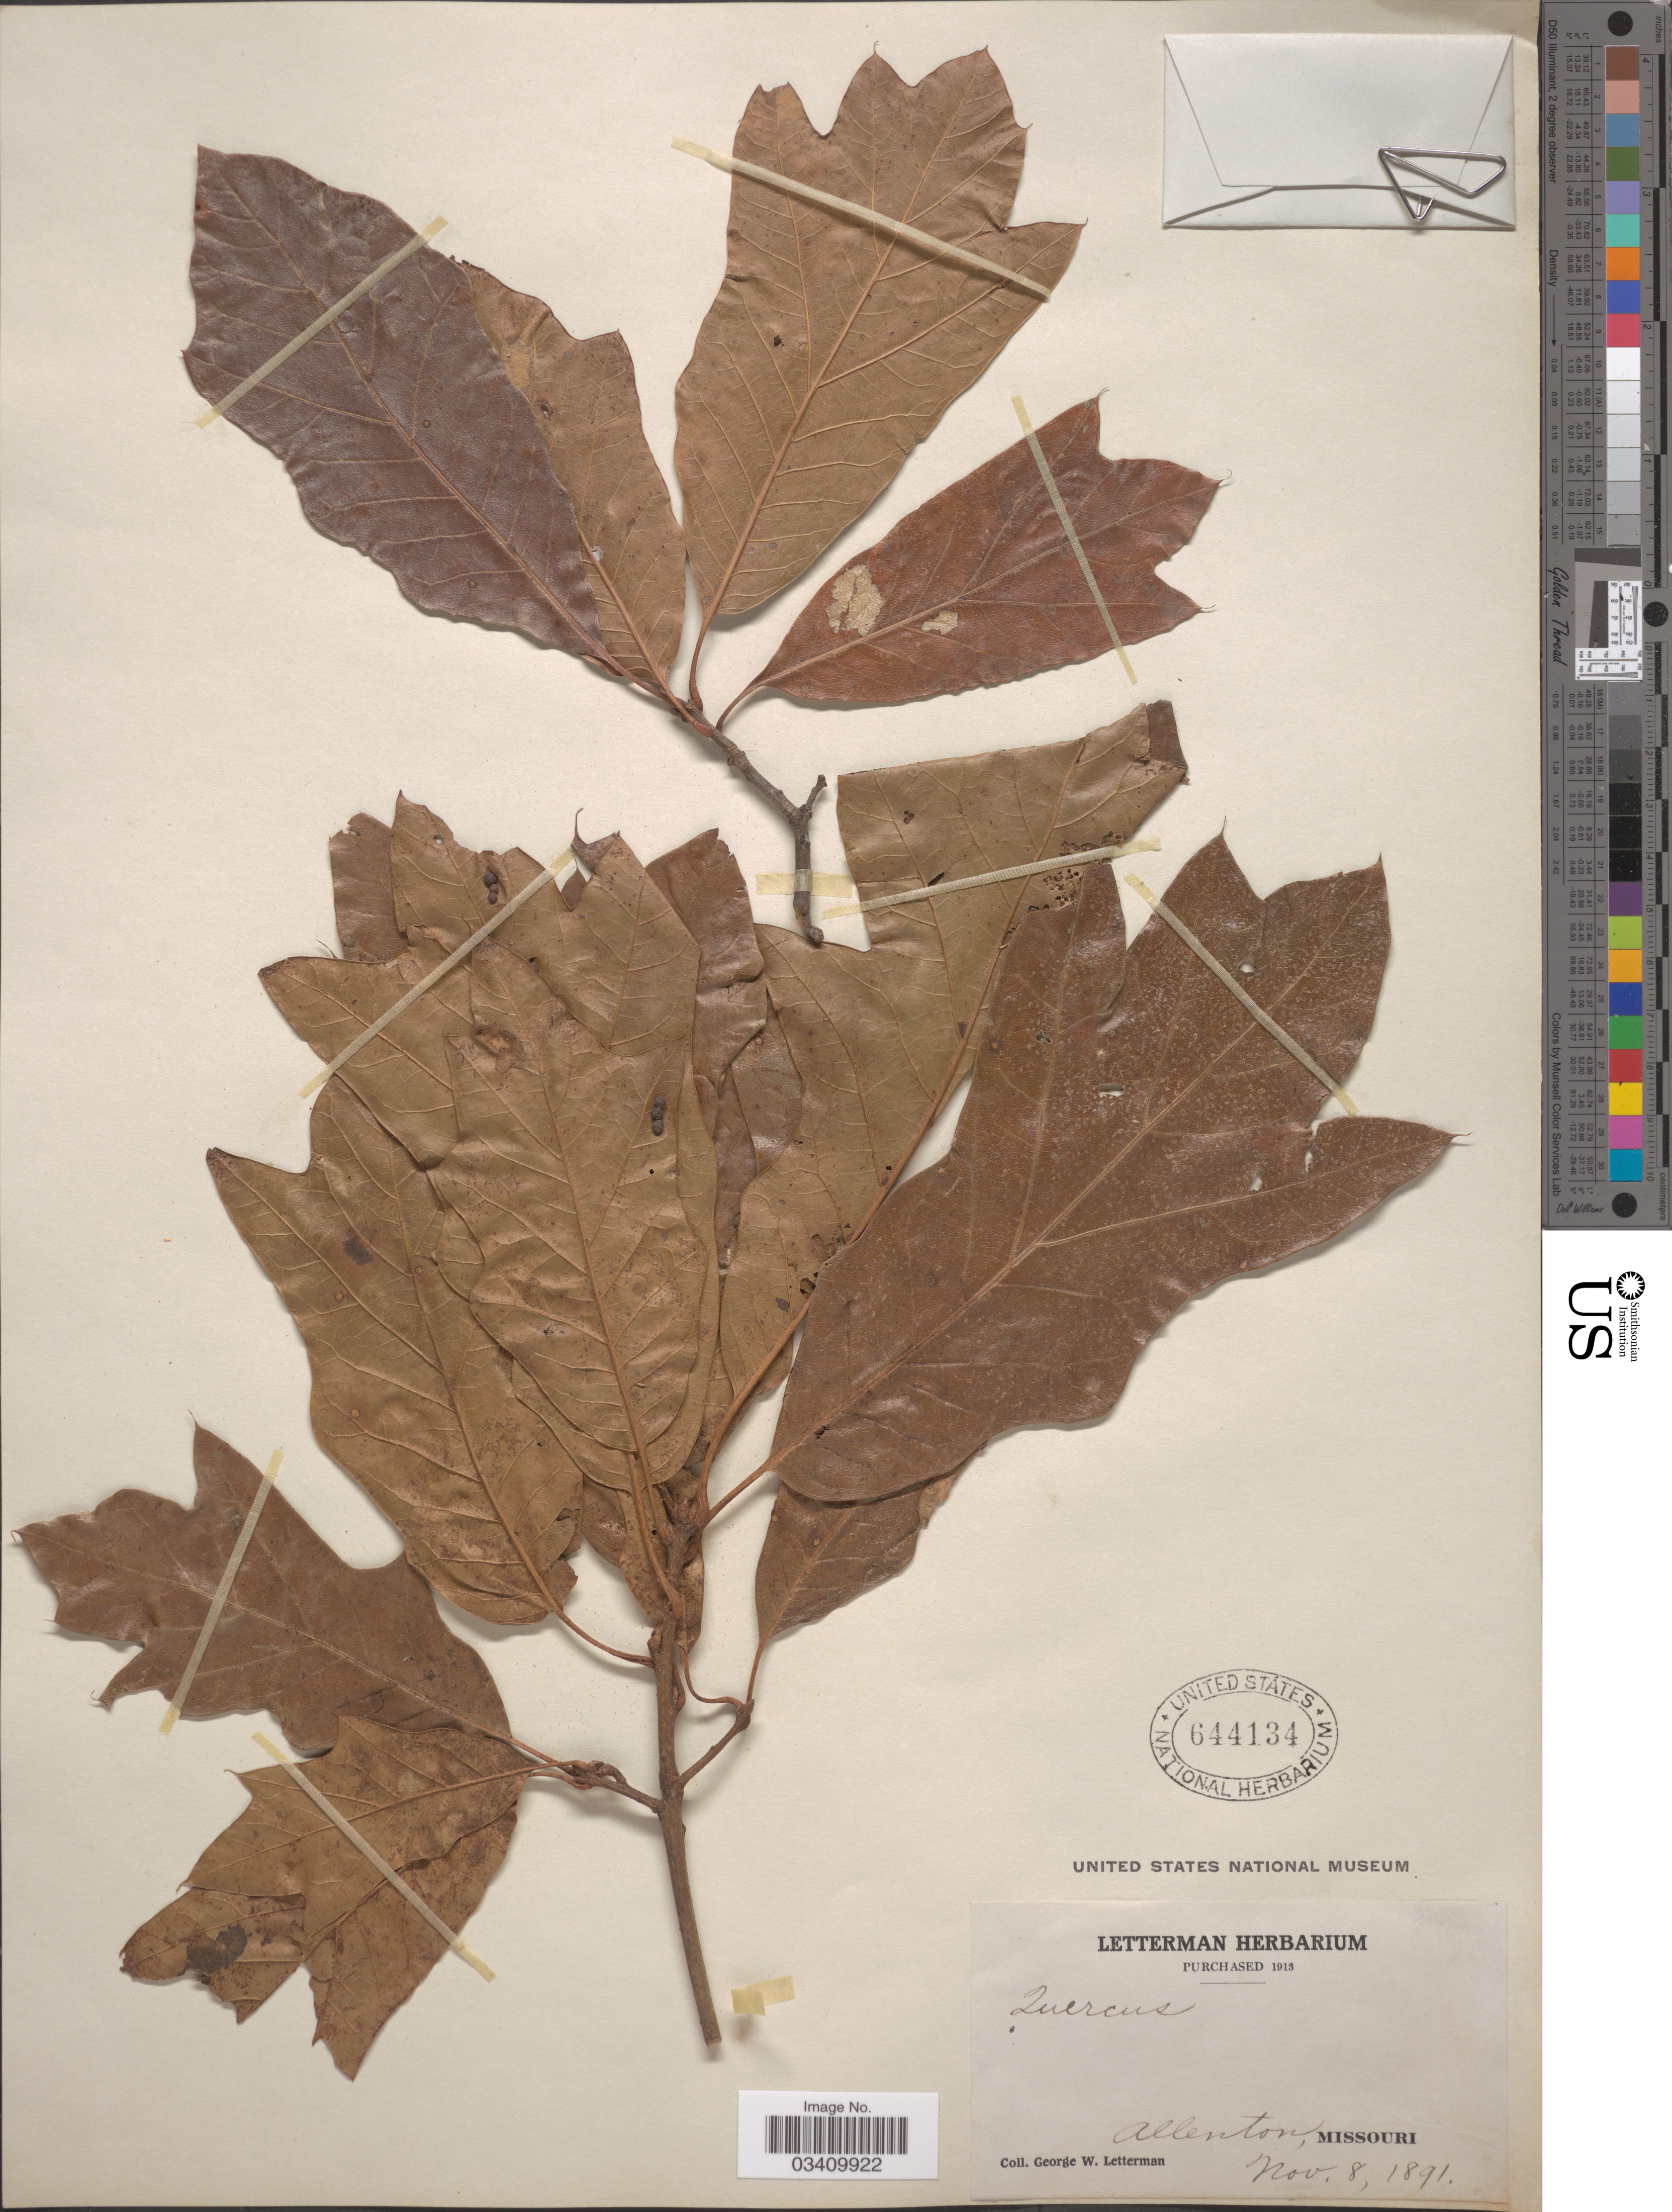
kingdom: Plantae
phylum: Tracheophyta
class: Magnoliopsida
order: Fagales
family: Fagaceae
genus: Quercus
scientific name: Quercus sp.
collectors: G. W. Letterman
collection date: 1891-11-08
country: United States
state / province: Missouri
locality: Allenton.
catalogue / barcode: US 644134